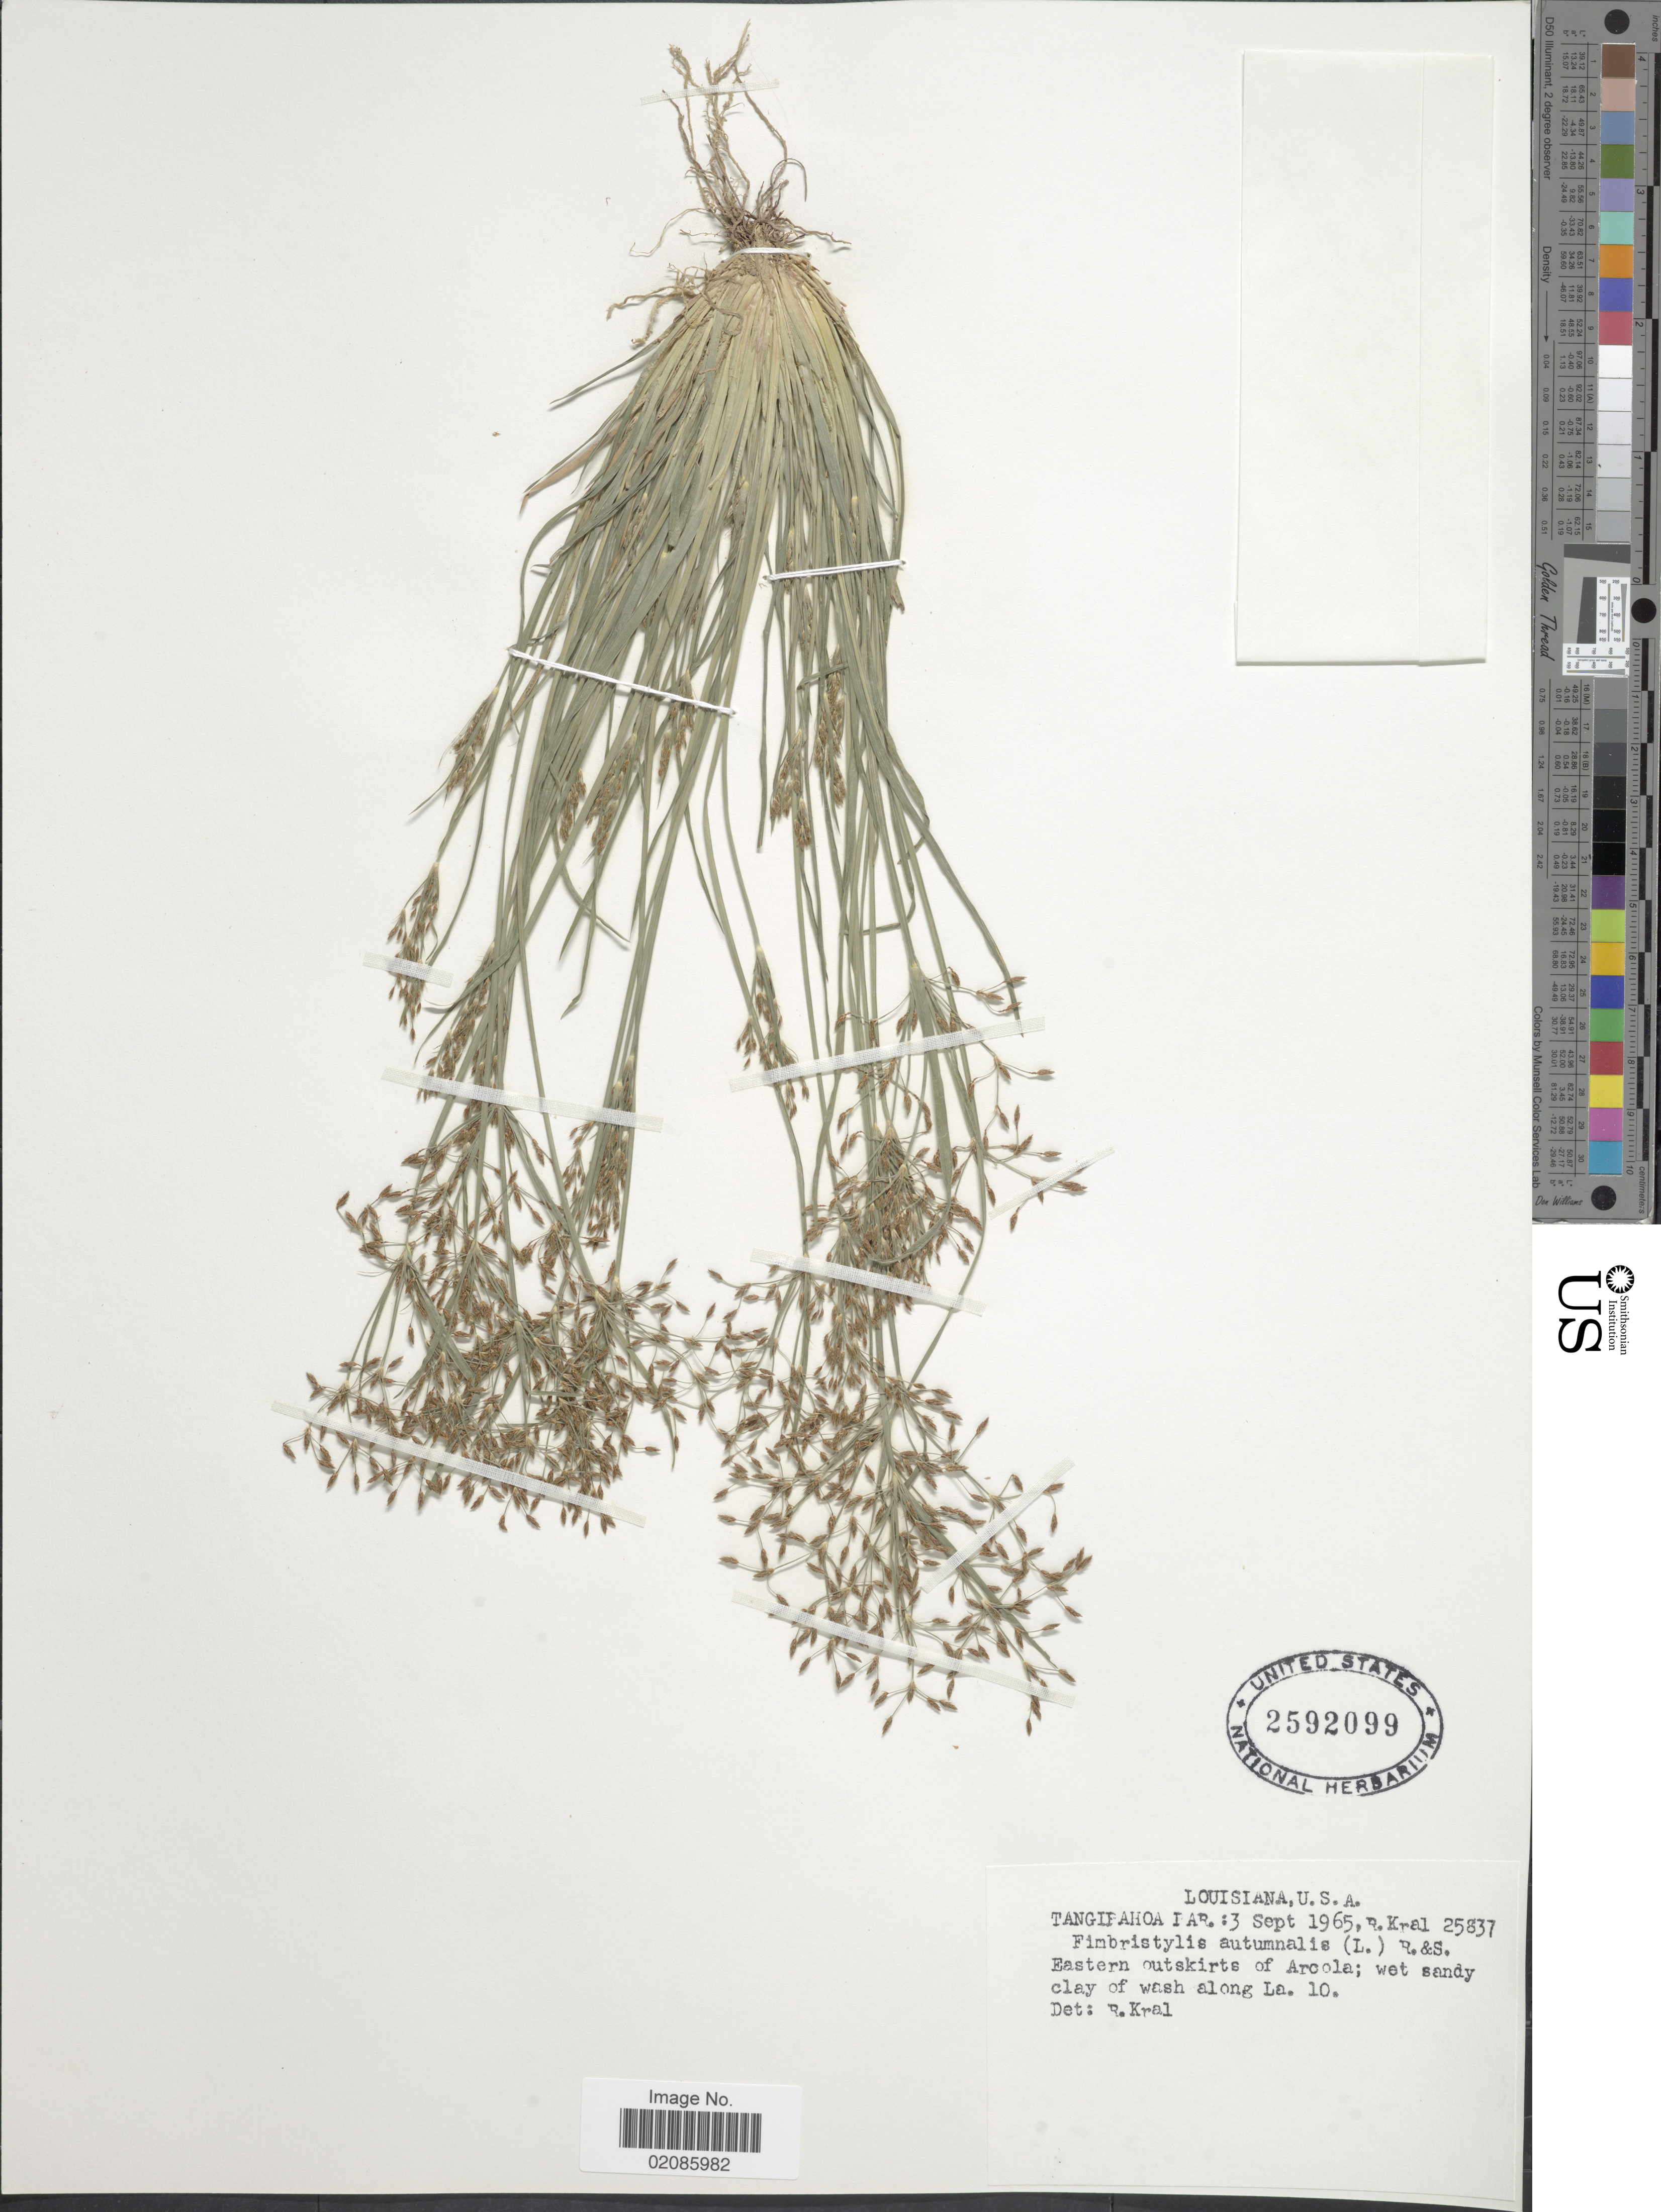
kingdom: Plantae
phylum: Tracheophyta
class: Liliopsida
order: Poales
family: Cyperaceae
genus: Fimbristylis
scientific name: Fimbristylis autumnalis (L.) Roem. & Schult.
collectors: R. Kral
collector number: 25837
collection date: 1965-09-03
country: United States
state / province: Louisiana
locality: Tangipahoa Par. Eastern outskirts of Arcola; wet sandy clay of wash along La. 10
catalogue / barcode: US 2592099